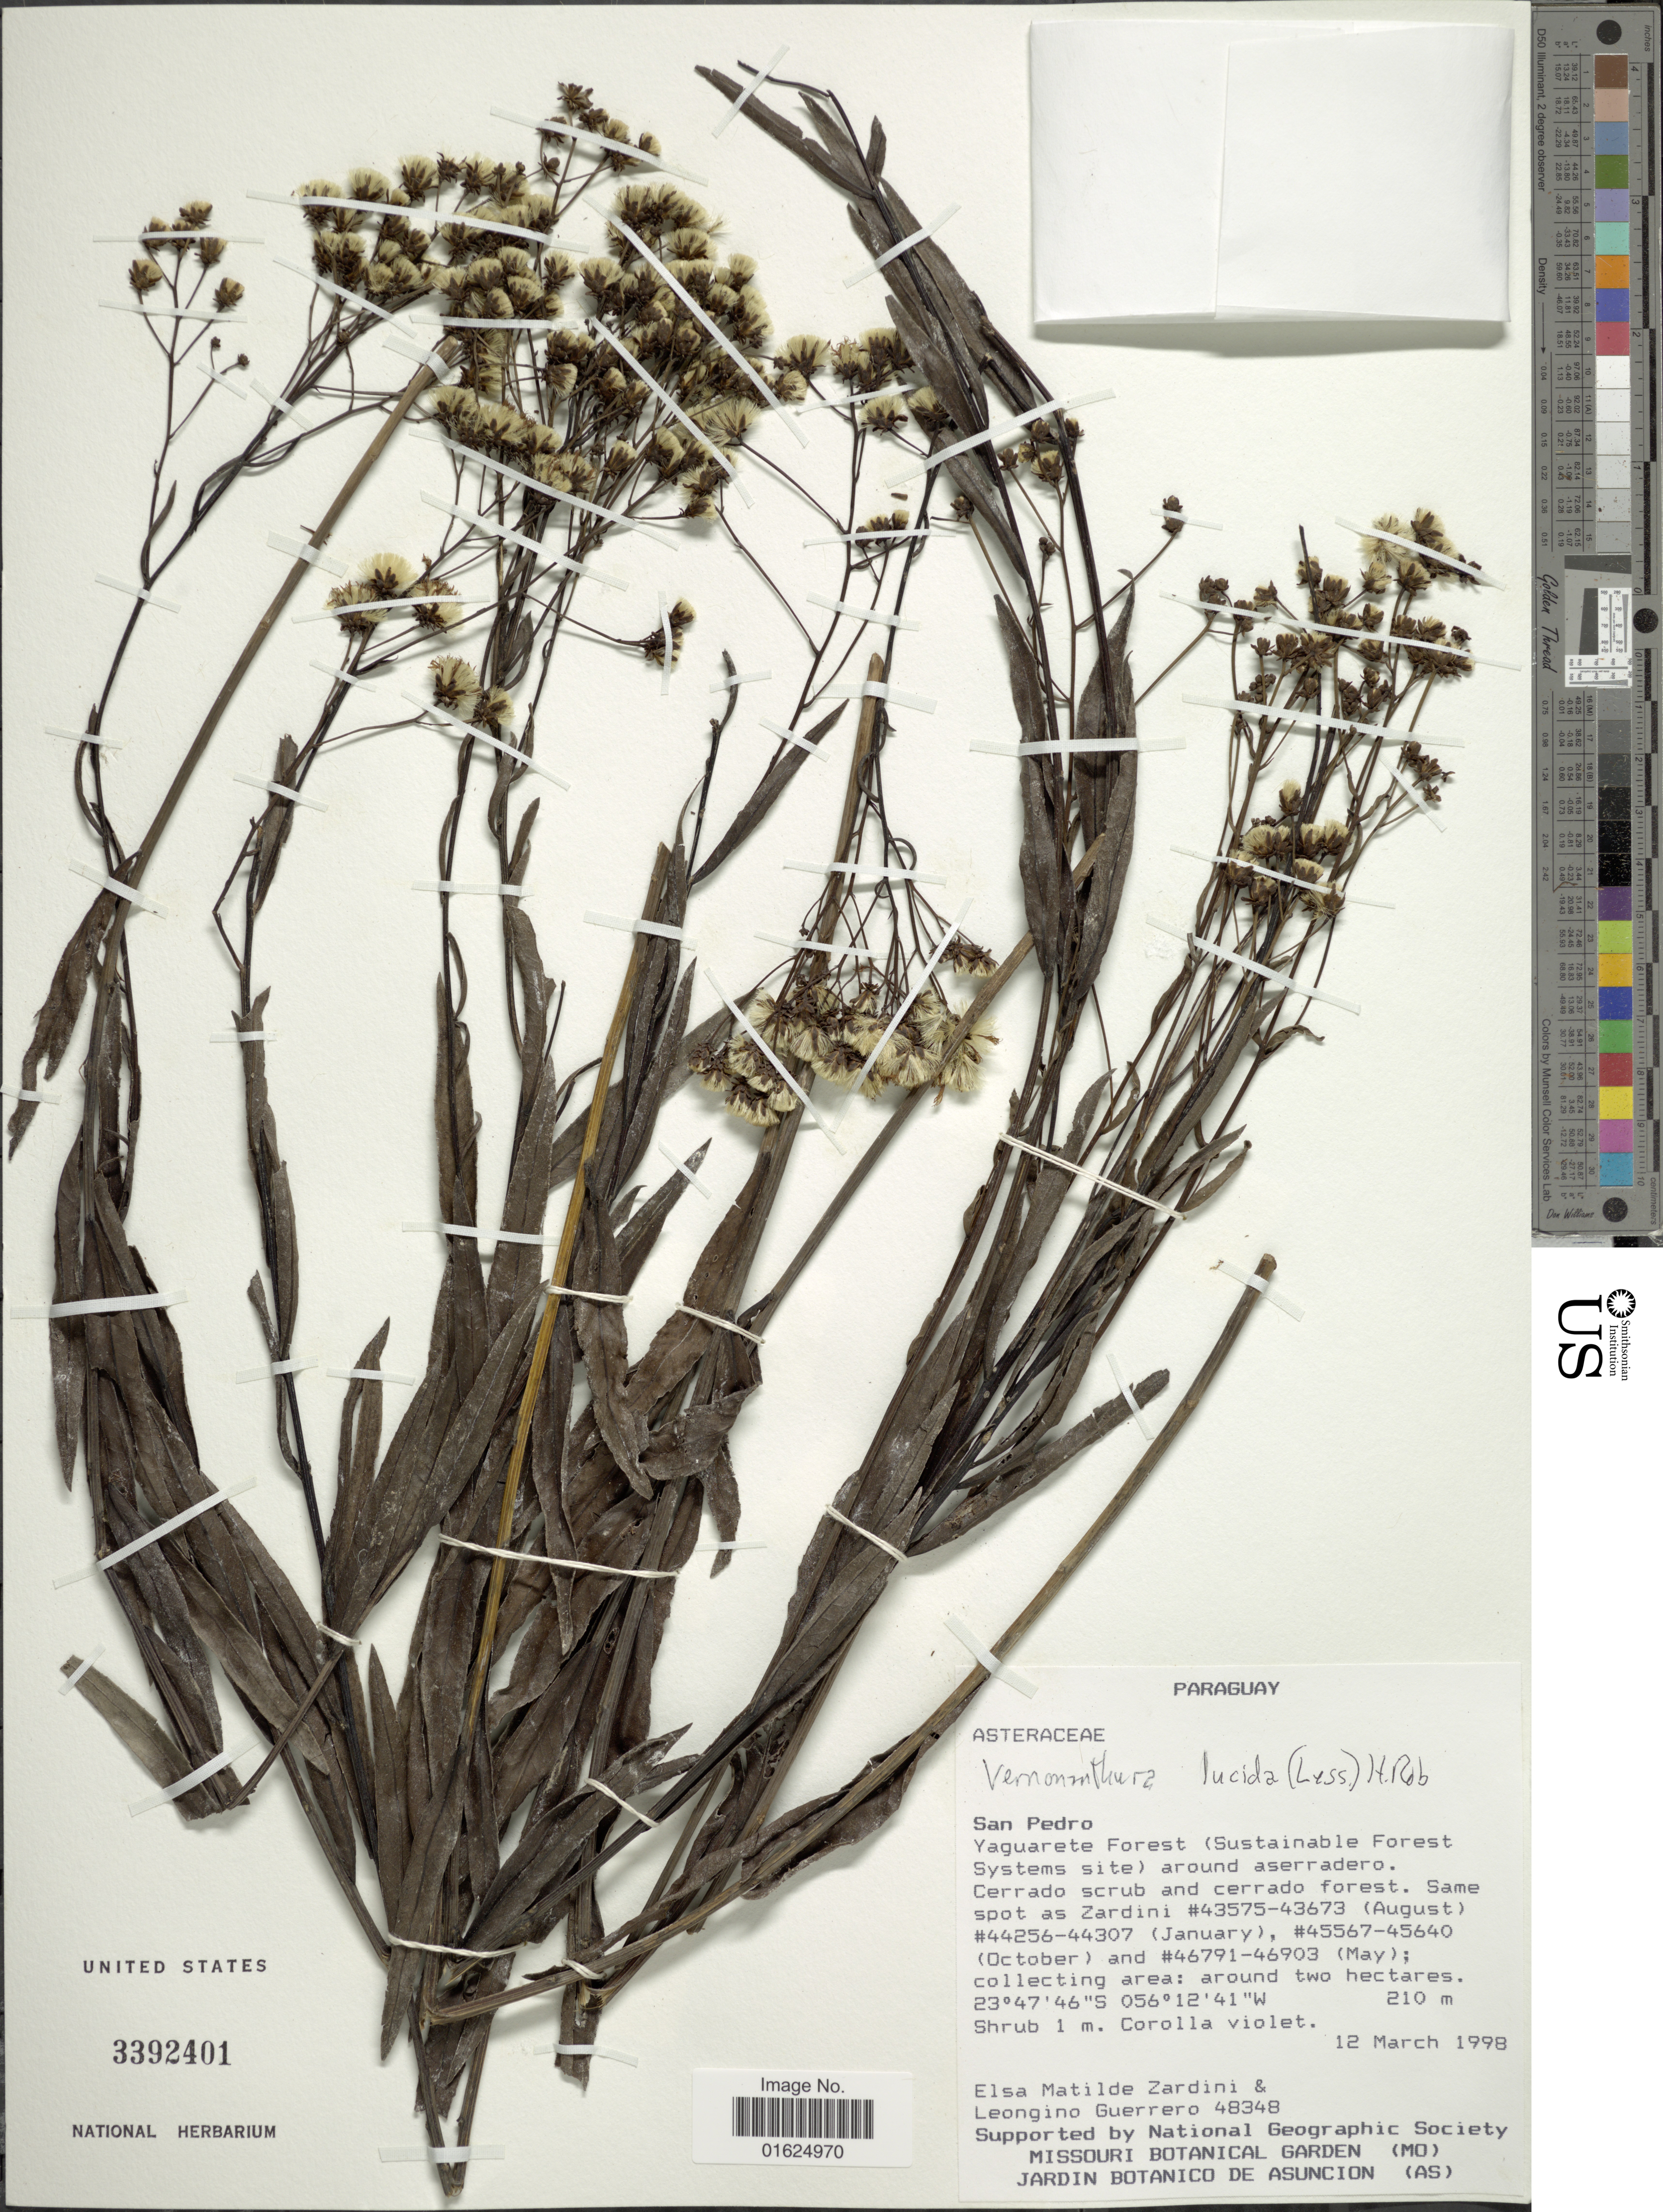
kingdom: Plantae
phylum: Tracheophyta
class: Magnoliopsida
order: Asterales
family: Asteraceae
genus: Vernonanthura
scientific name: Vernonanthura lucida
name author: (Less.) H. Rob.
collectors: E. M. Zardini & L. Guerrero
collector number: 48348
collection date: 1998-03-12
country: Paraguay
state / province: San Pedro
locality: Yaguarete Forest (Sustainable Forest Systens site) around aserradero.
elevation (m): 210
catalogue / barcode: US 3392401